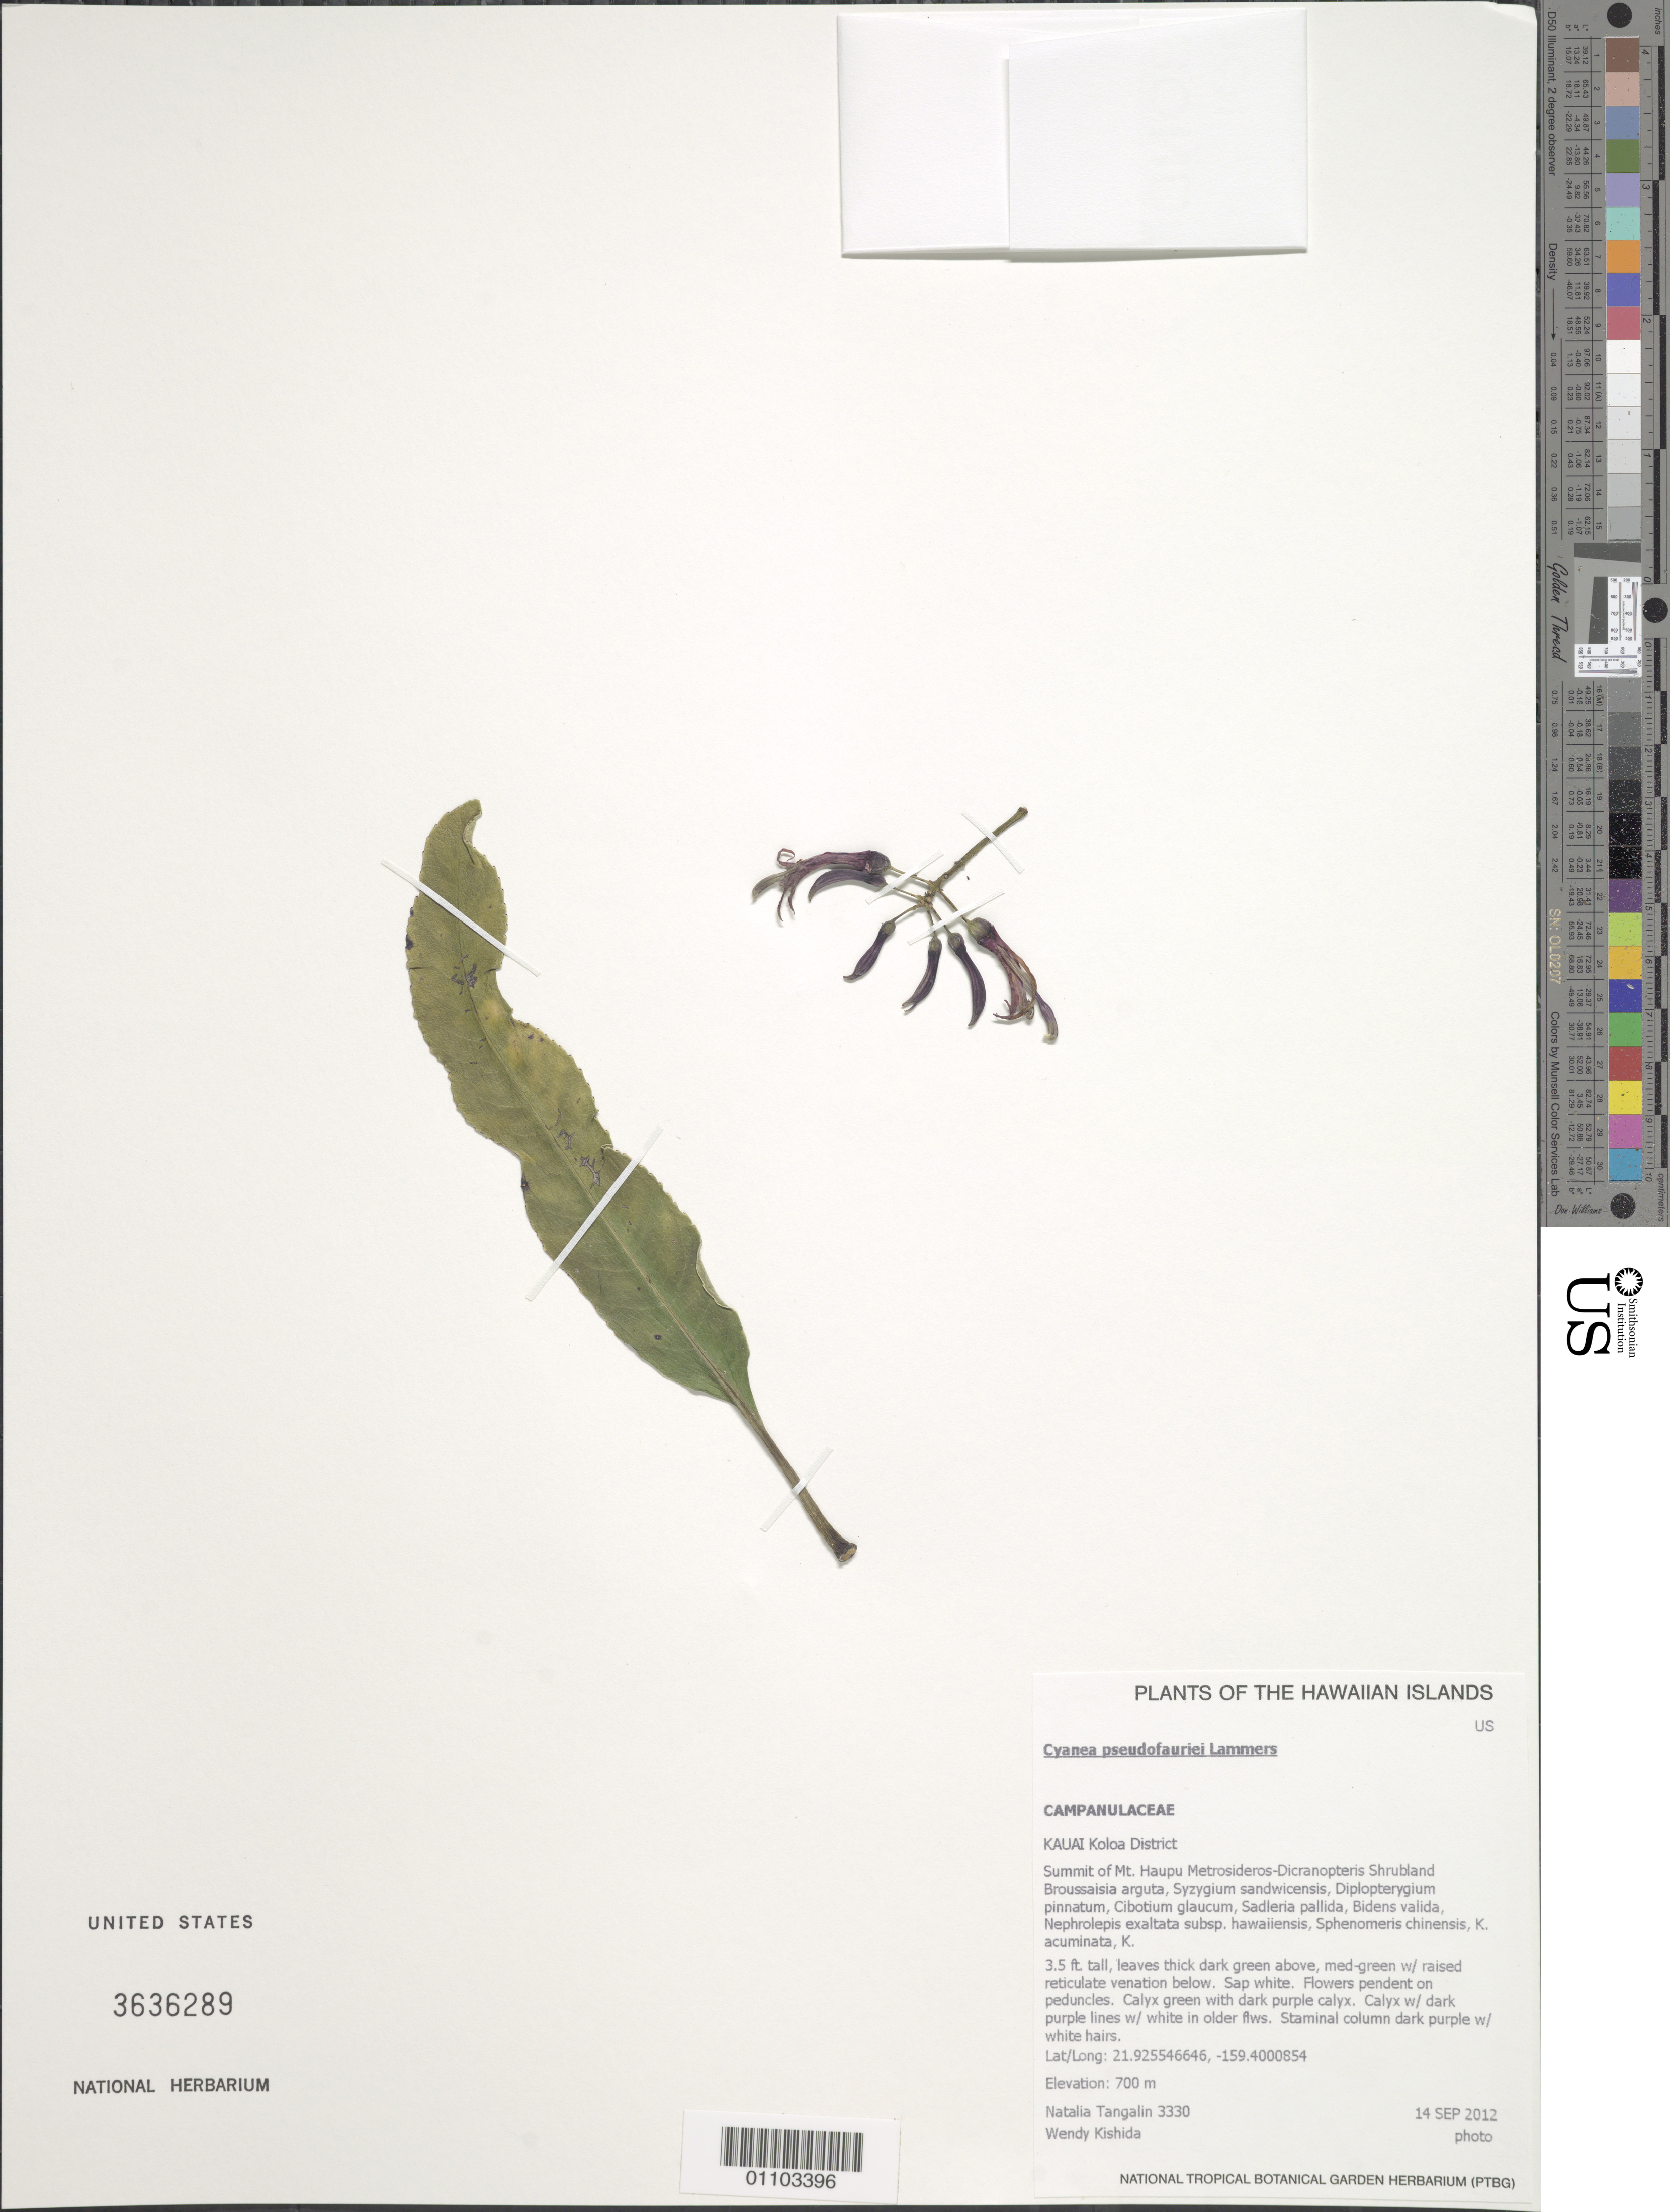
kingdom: Plantae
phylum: Tracheophyta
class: Magnoliopsida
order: Asterales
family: Campanulaceae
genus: Cyanea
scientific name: Cyanea pseudofauriei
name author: Lammers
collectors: N. Tangalin & W. Kishida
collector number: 3330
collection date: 2012-09-14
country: United States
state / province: Hawaii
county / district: Kauai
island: Kaua'i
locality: Koloa District, summit of Mt. Haupu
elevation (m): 700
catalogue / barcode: US 3636289